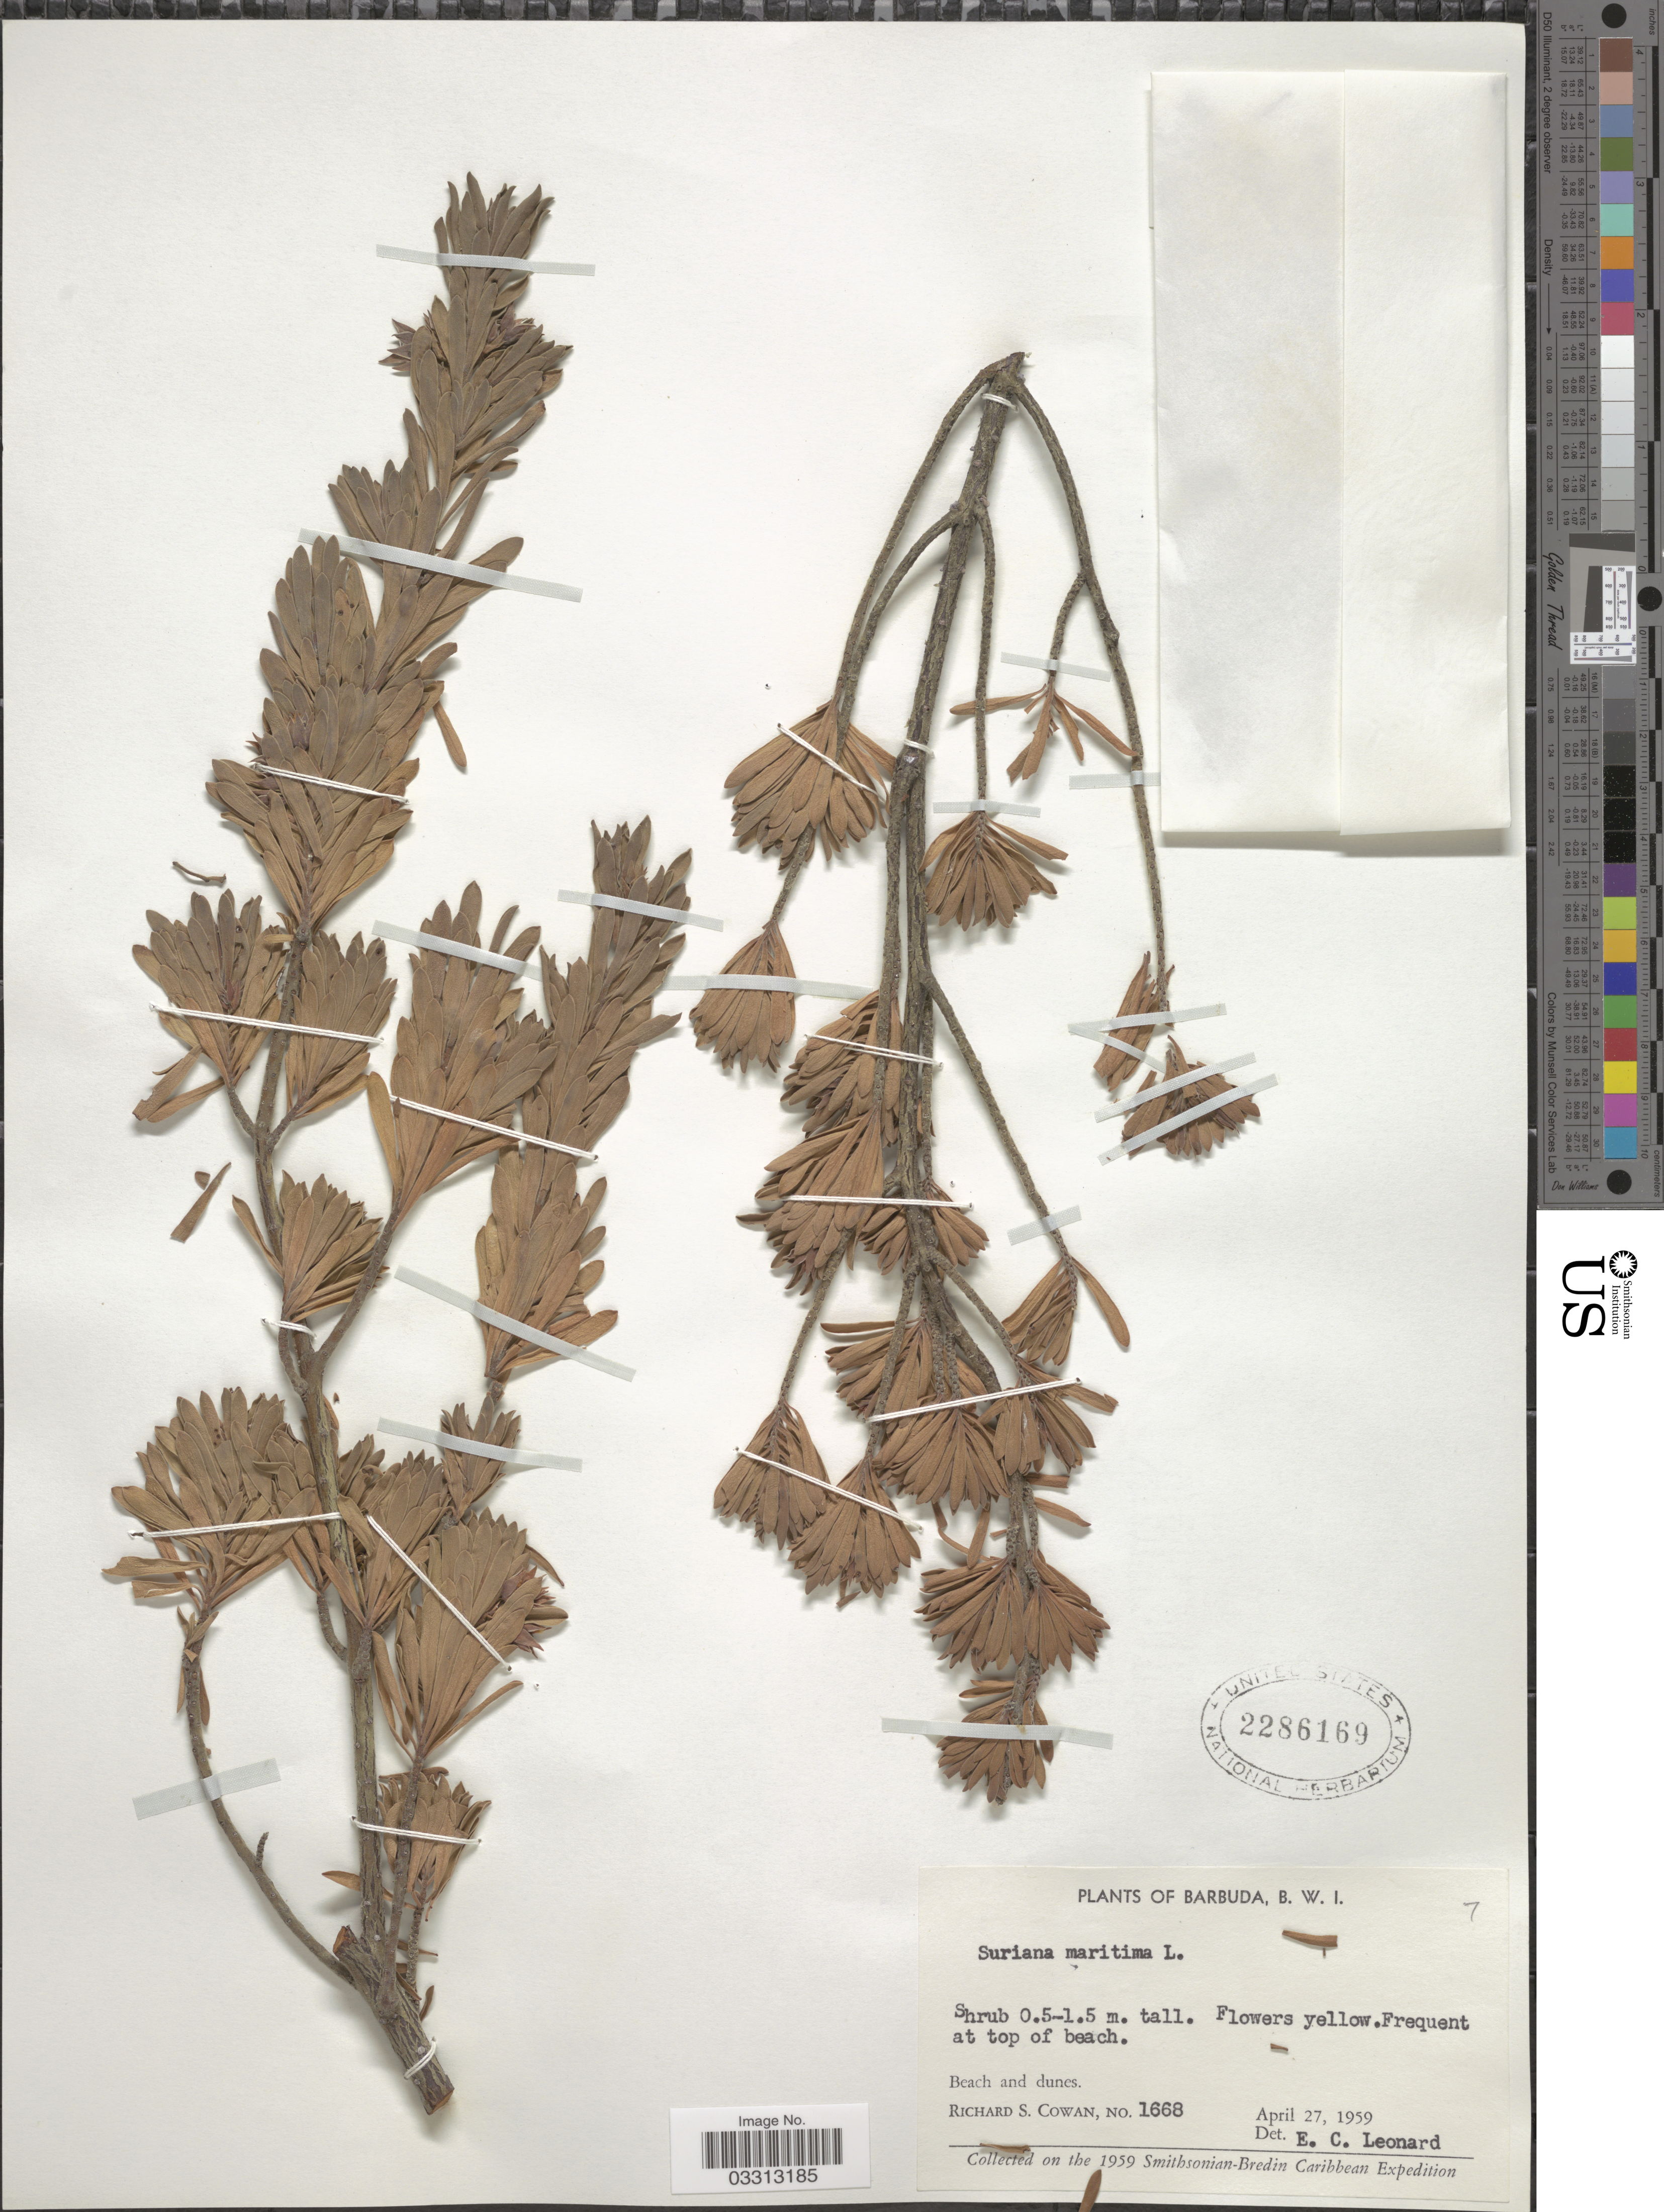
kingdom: Plantae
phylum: Tracheophyta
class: Magnoliopsida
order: Fabales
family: Surianaceae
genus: Suriana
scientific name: Suriana maritima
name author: L.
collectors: R. S. Cowan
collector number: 1668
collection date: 1959-04-27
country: Antigua and Barbuda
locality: Barbuda, B.W.I. At top of beach.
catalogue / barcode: US 2286169